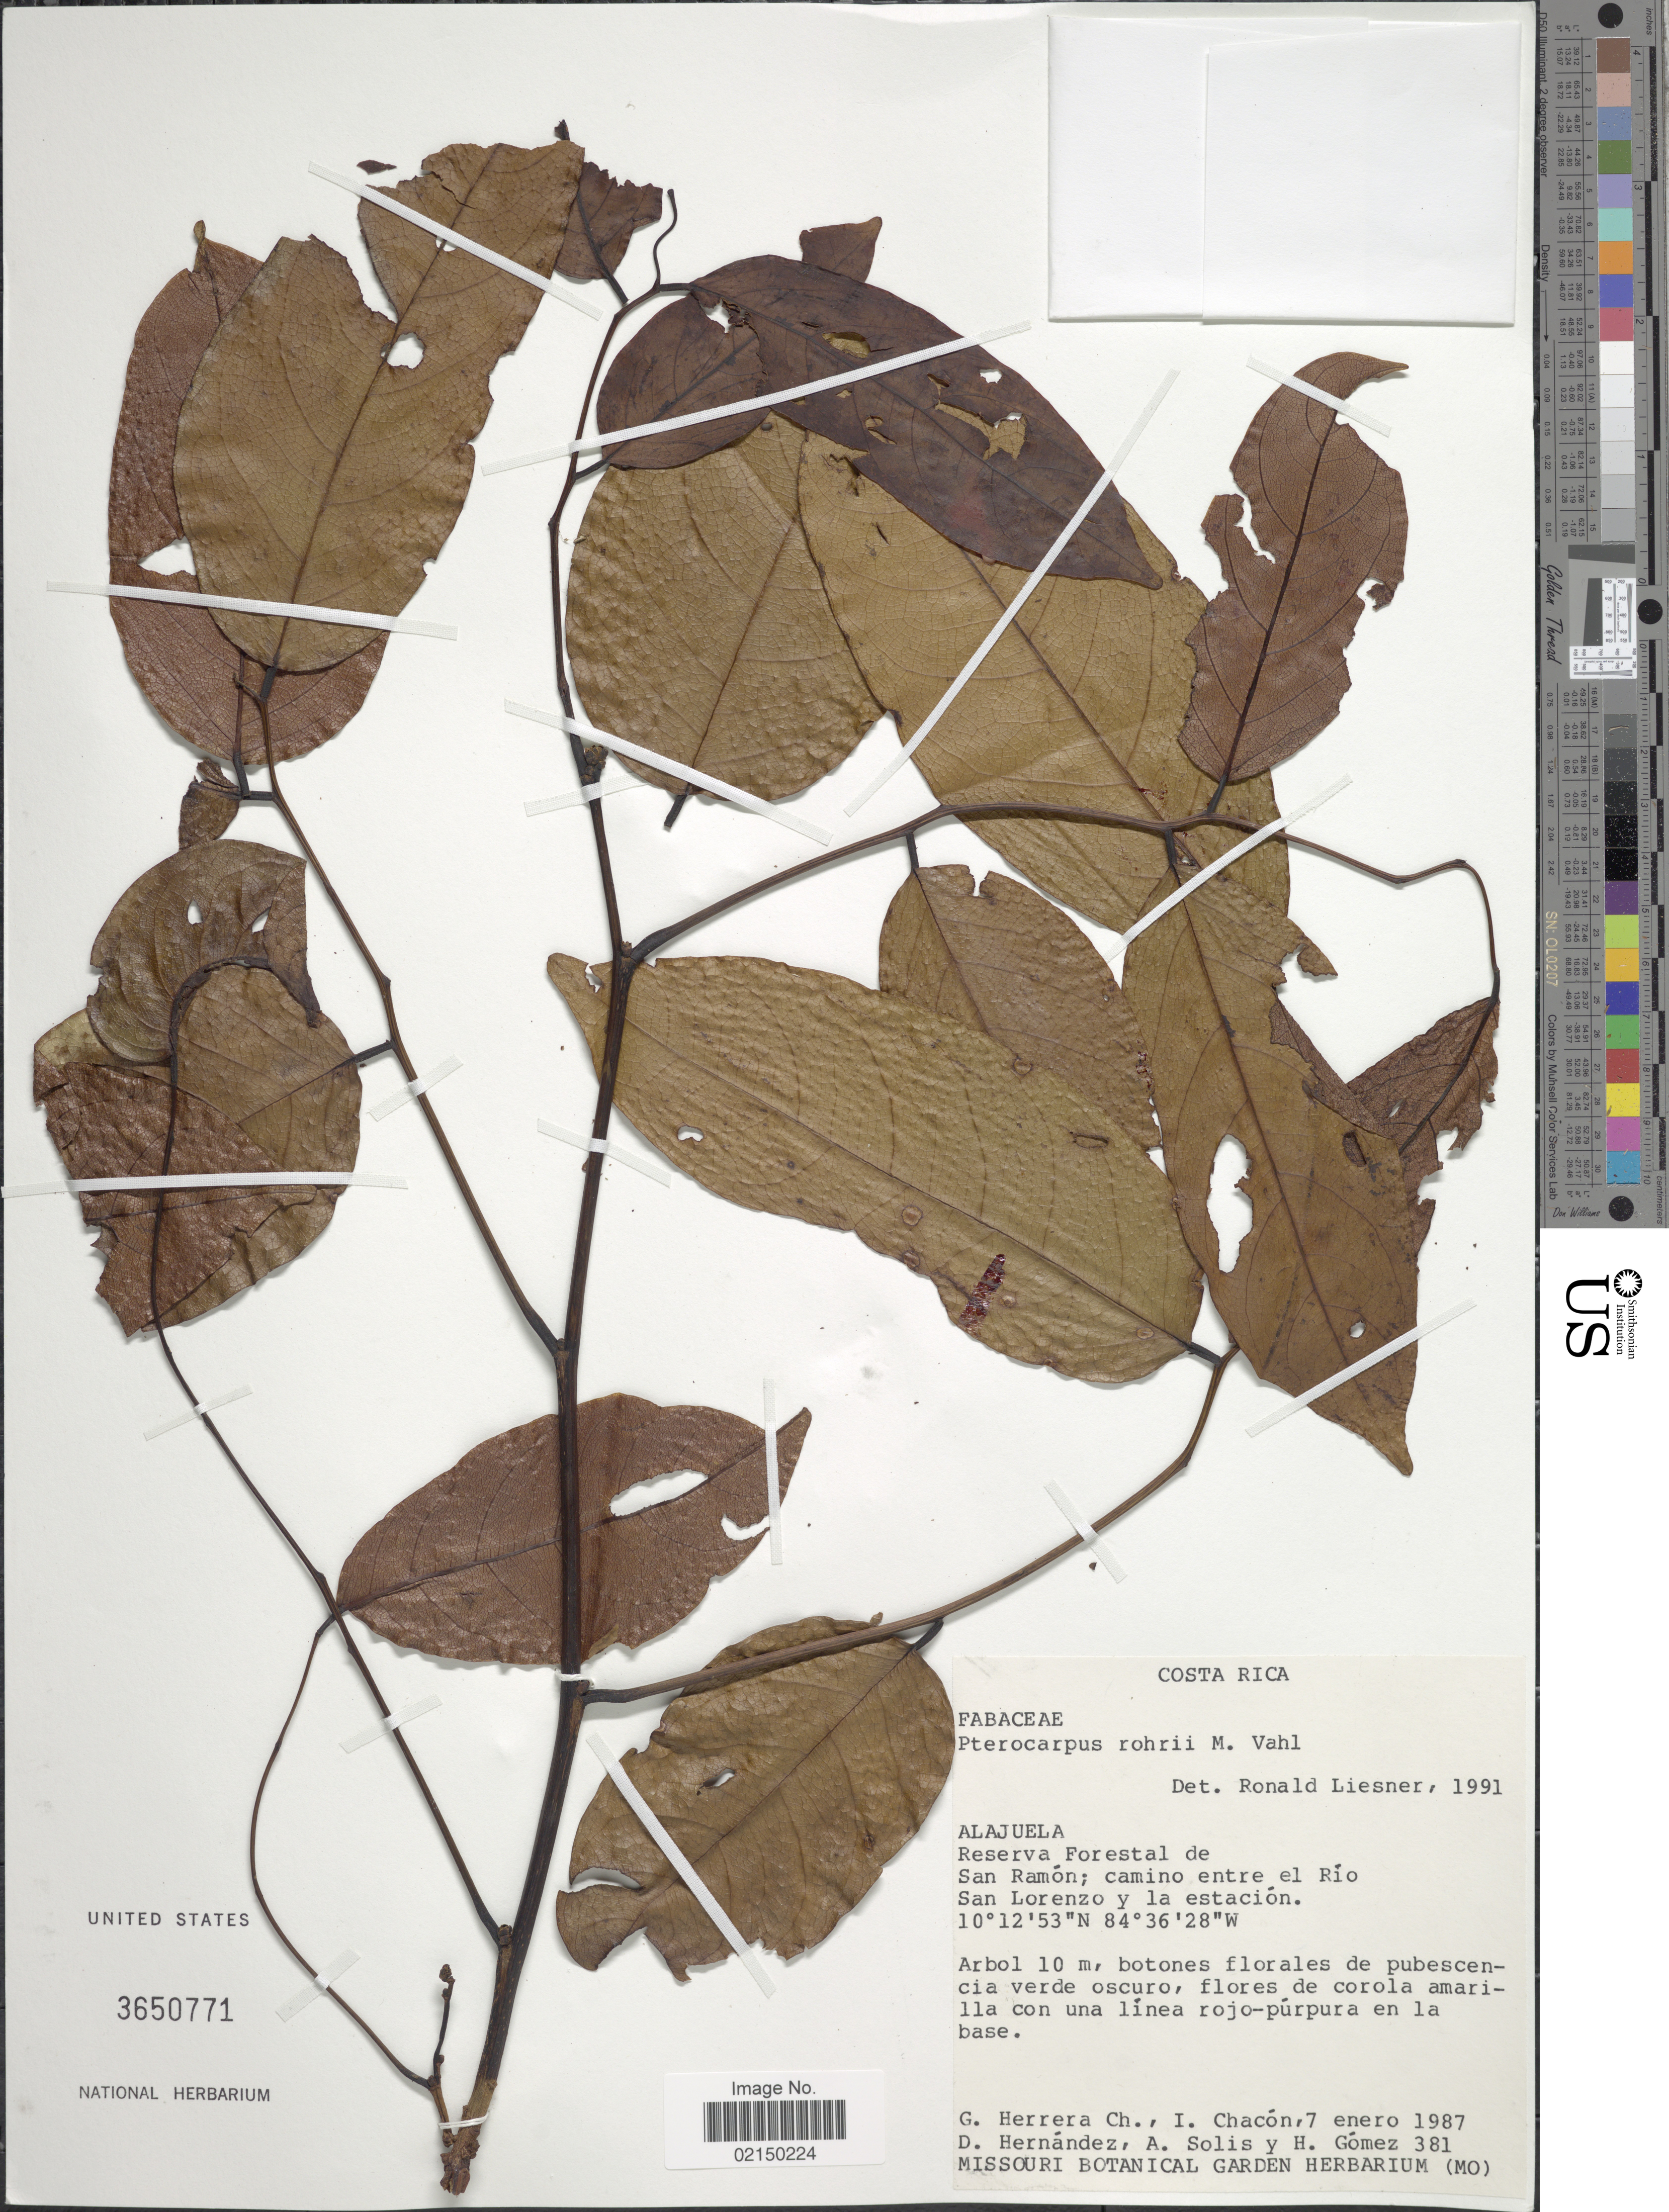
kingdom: Plantae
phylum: Tracheophyta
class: Magnoliopsida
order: Fabales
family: Fabaceae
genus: Pterocarpus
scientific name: Pterocarpus rohrii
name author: Vahl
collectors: G. Herrera Ch., I. Chacón, D. Hernández, A. Solis & H. Gomez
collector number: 381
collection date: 1987-01-07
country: Costa Rica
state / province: Alajuela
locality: Reserva Forestal de San Ramon; camino entre el Rio San Lorenzo y la estacion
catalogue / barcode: US 3650771